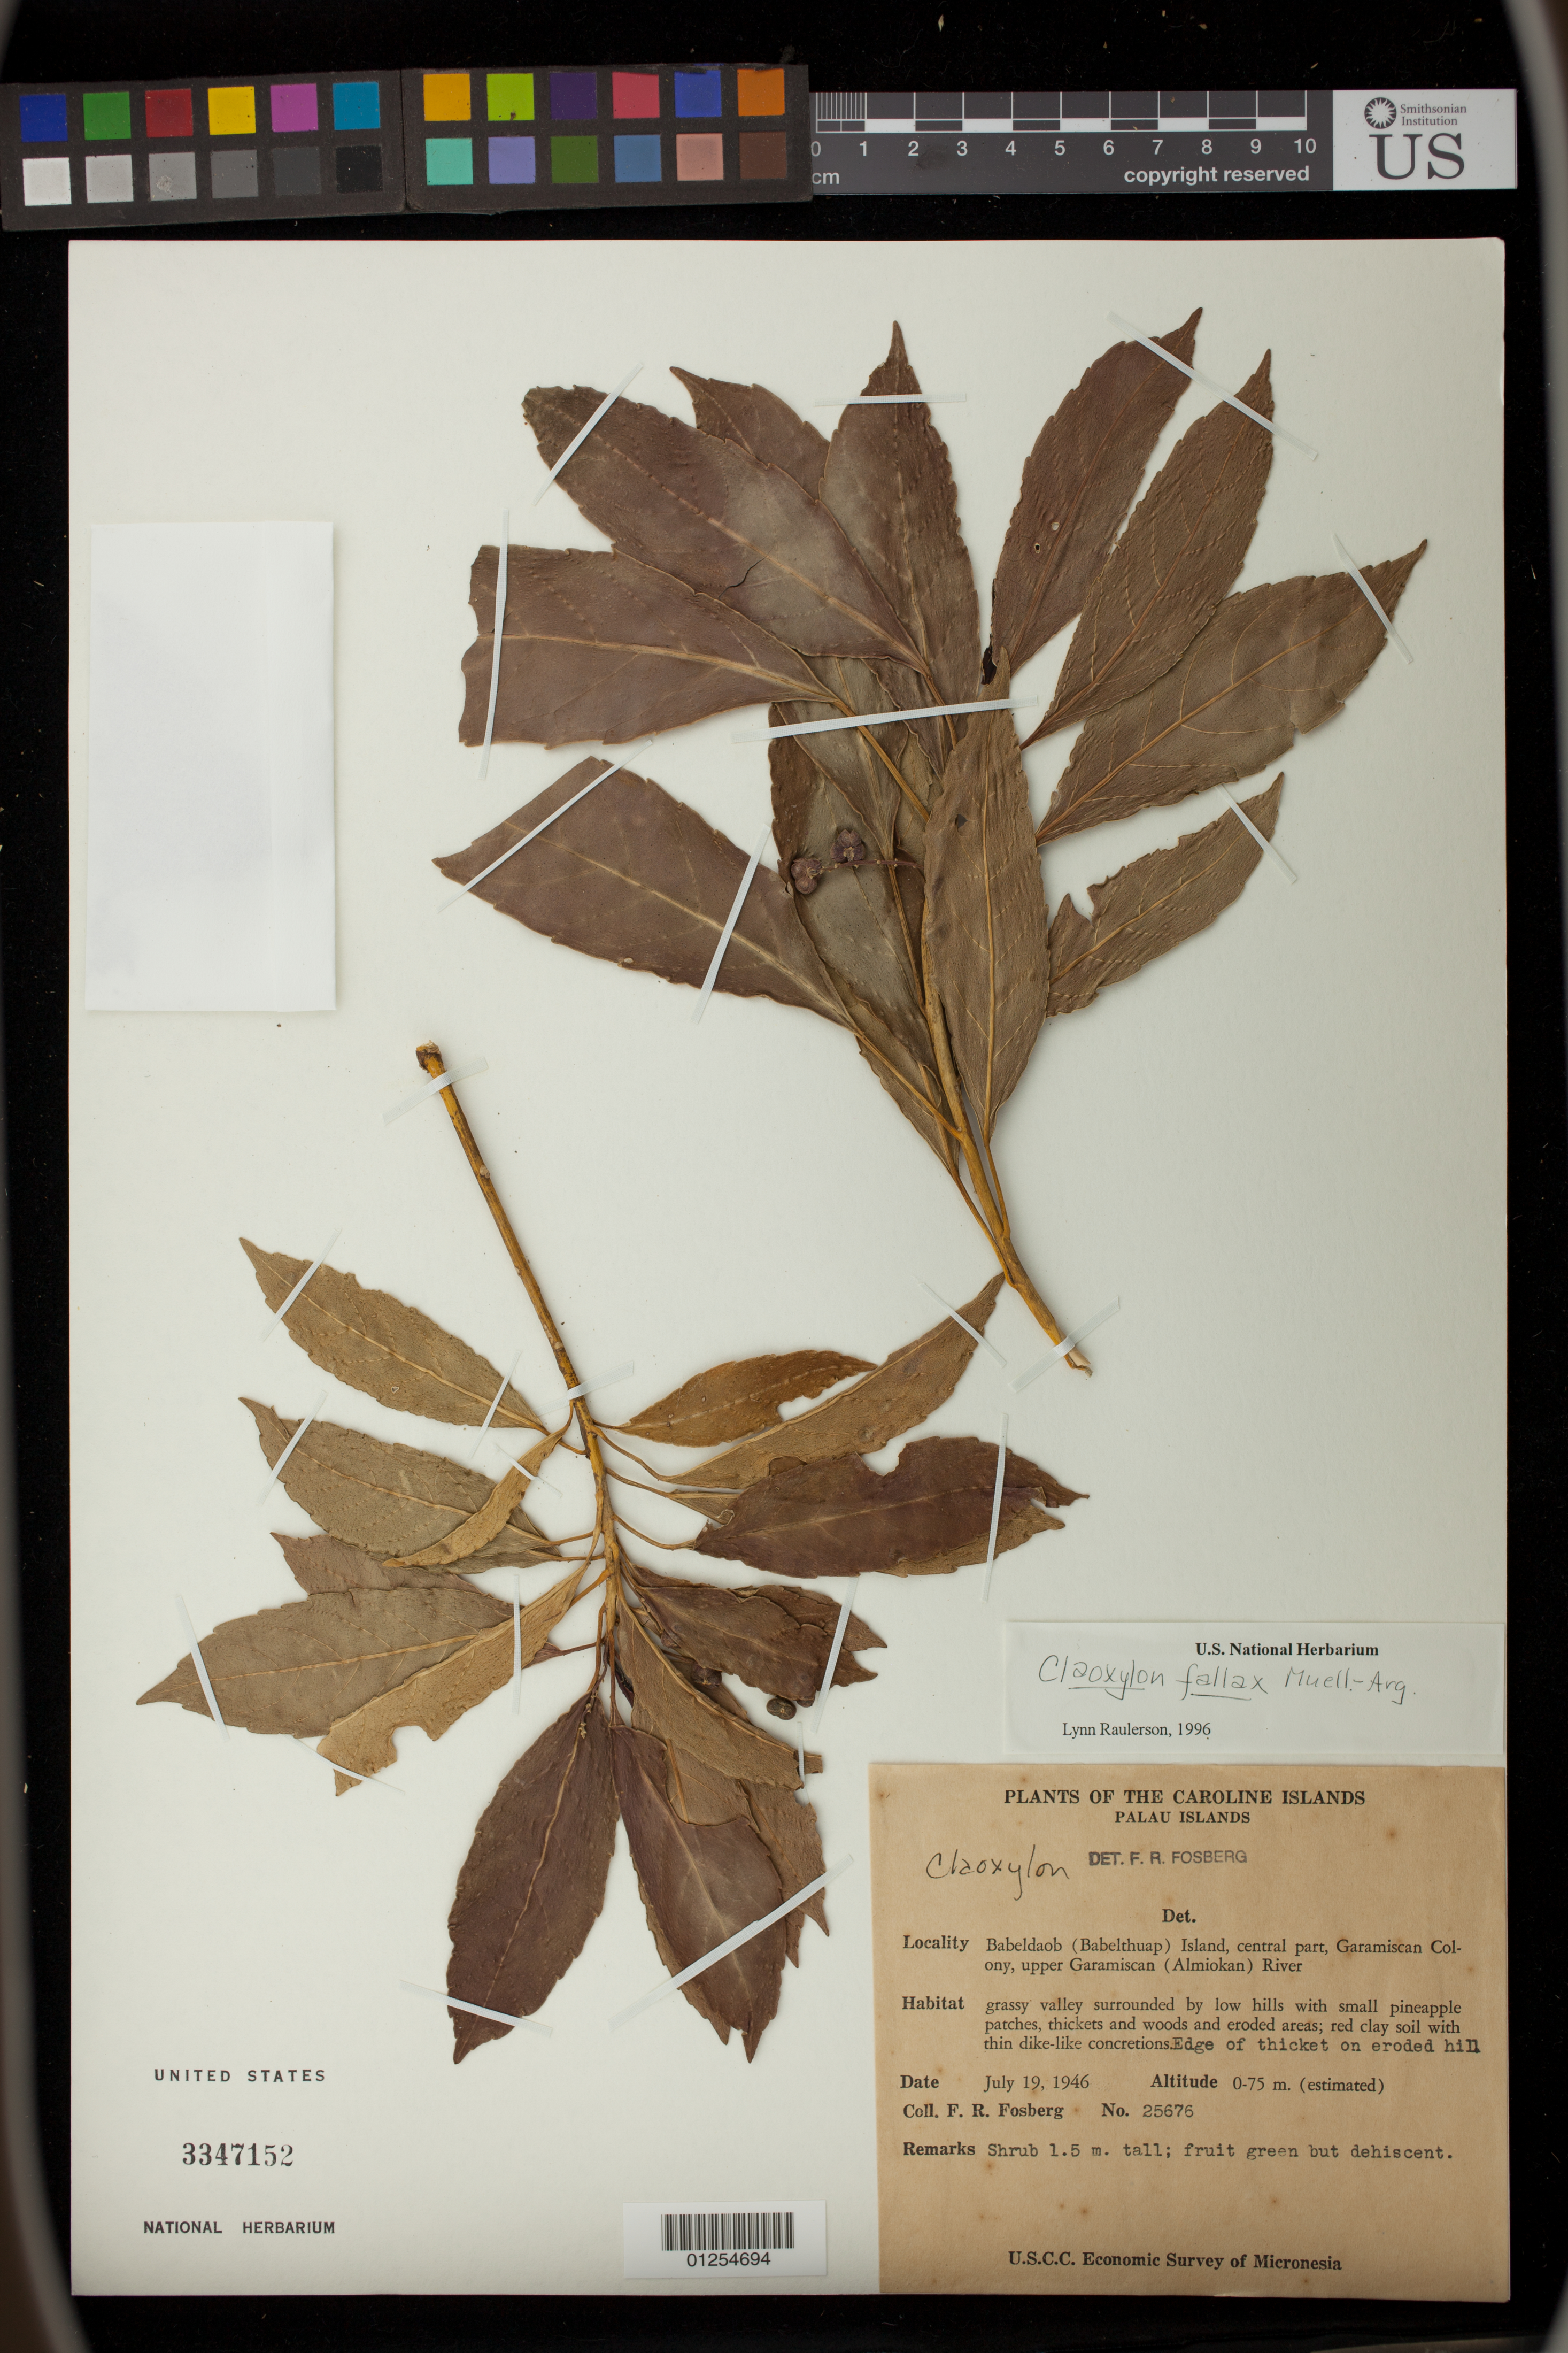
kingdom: Plantae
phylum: Tracheophyta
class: Magnoliopsida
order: Malpighiales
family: Euphorbiaceae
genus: Claoxylon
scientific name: Claoxylon fallax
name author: Müll. Arg.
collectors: F. R. Fosberg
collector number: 25676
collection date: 1946-07-19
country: Palau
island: Babeldaob [Babelthuap]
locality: Babeldaob (Babelthuap) Island, central part, Garamiscan Colony, upper Garamiscan (Almiokan) River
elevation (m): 0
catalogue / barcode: US 3347152